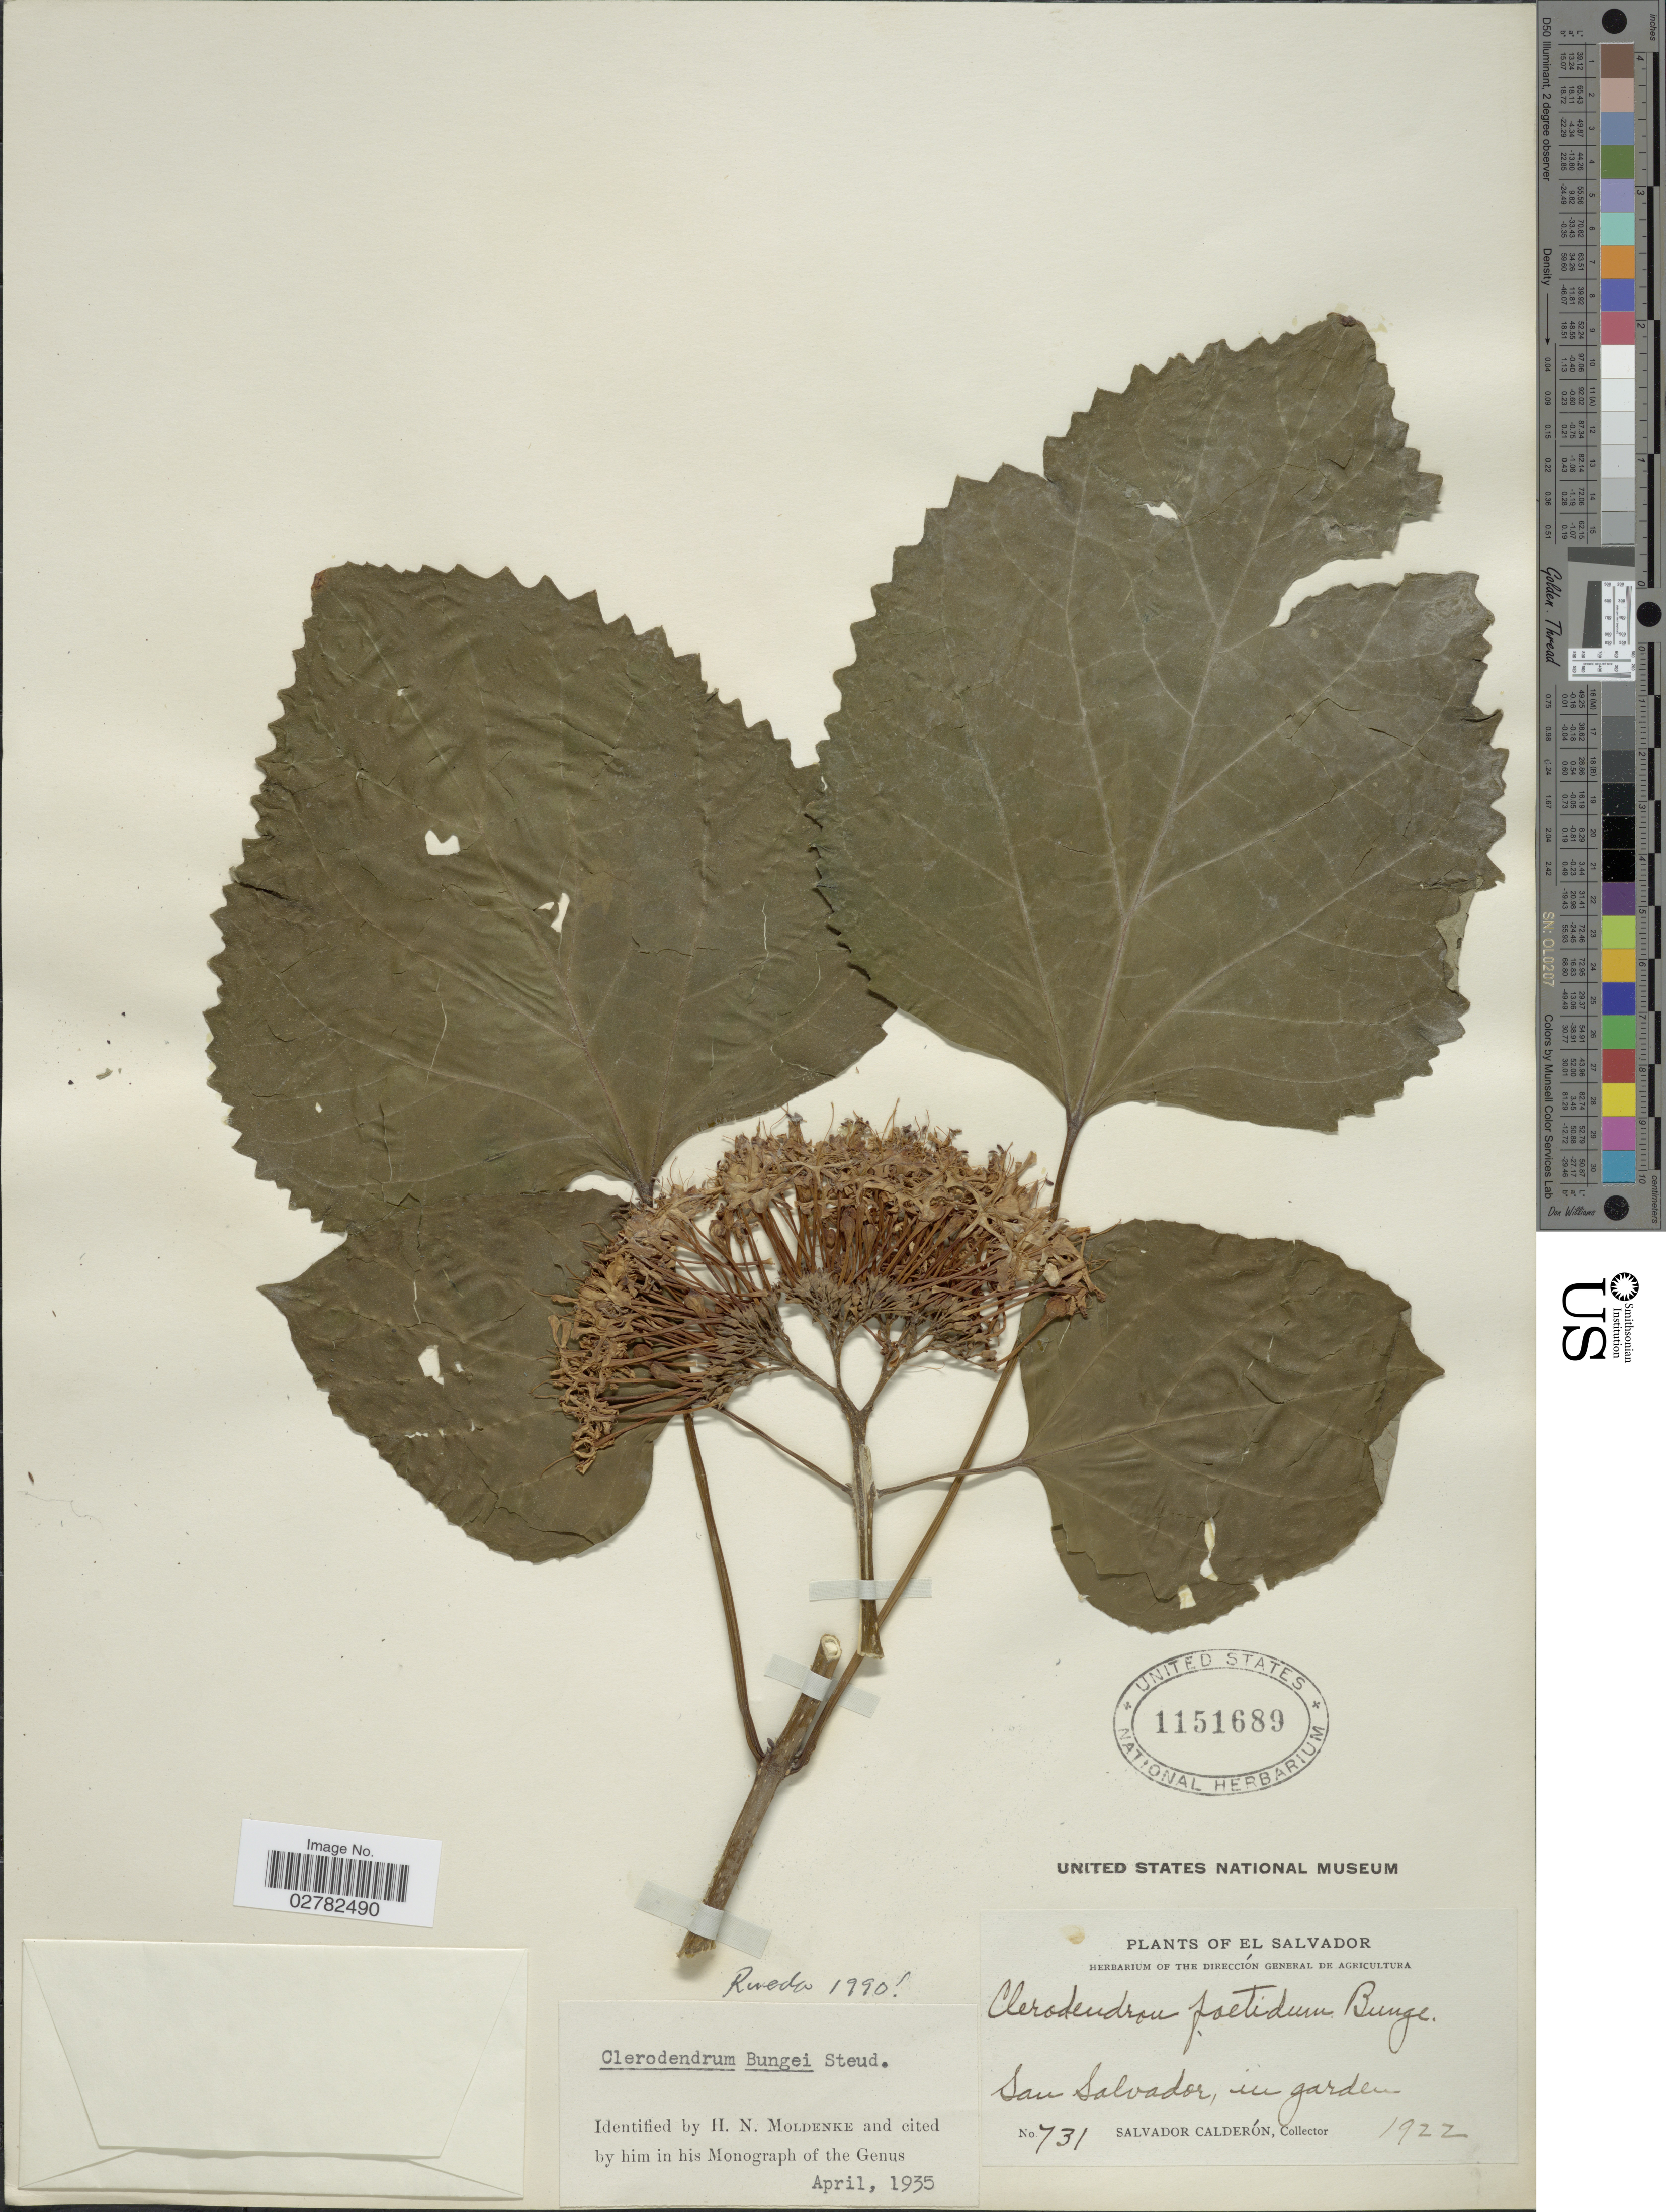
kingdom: Plantae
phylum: Tracheophyta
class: Magnoliopsida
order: Lamiales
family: Lamiaceae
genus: Clerodendrum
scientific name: Clerodendrum bungei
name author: Steud.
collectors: S. Calderón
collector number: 731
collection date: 1922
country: El Salvador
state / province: San Salvador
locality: San Salvador, in garden.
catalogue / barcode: US 1151689